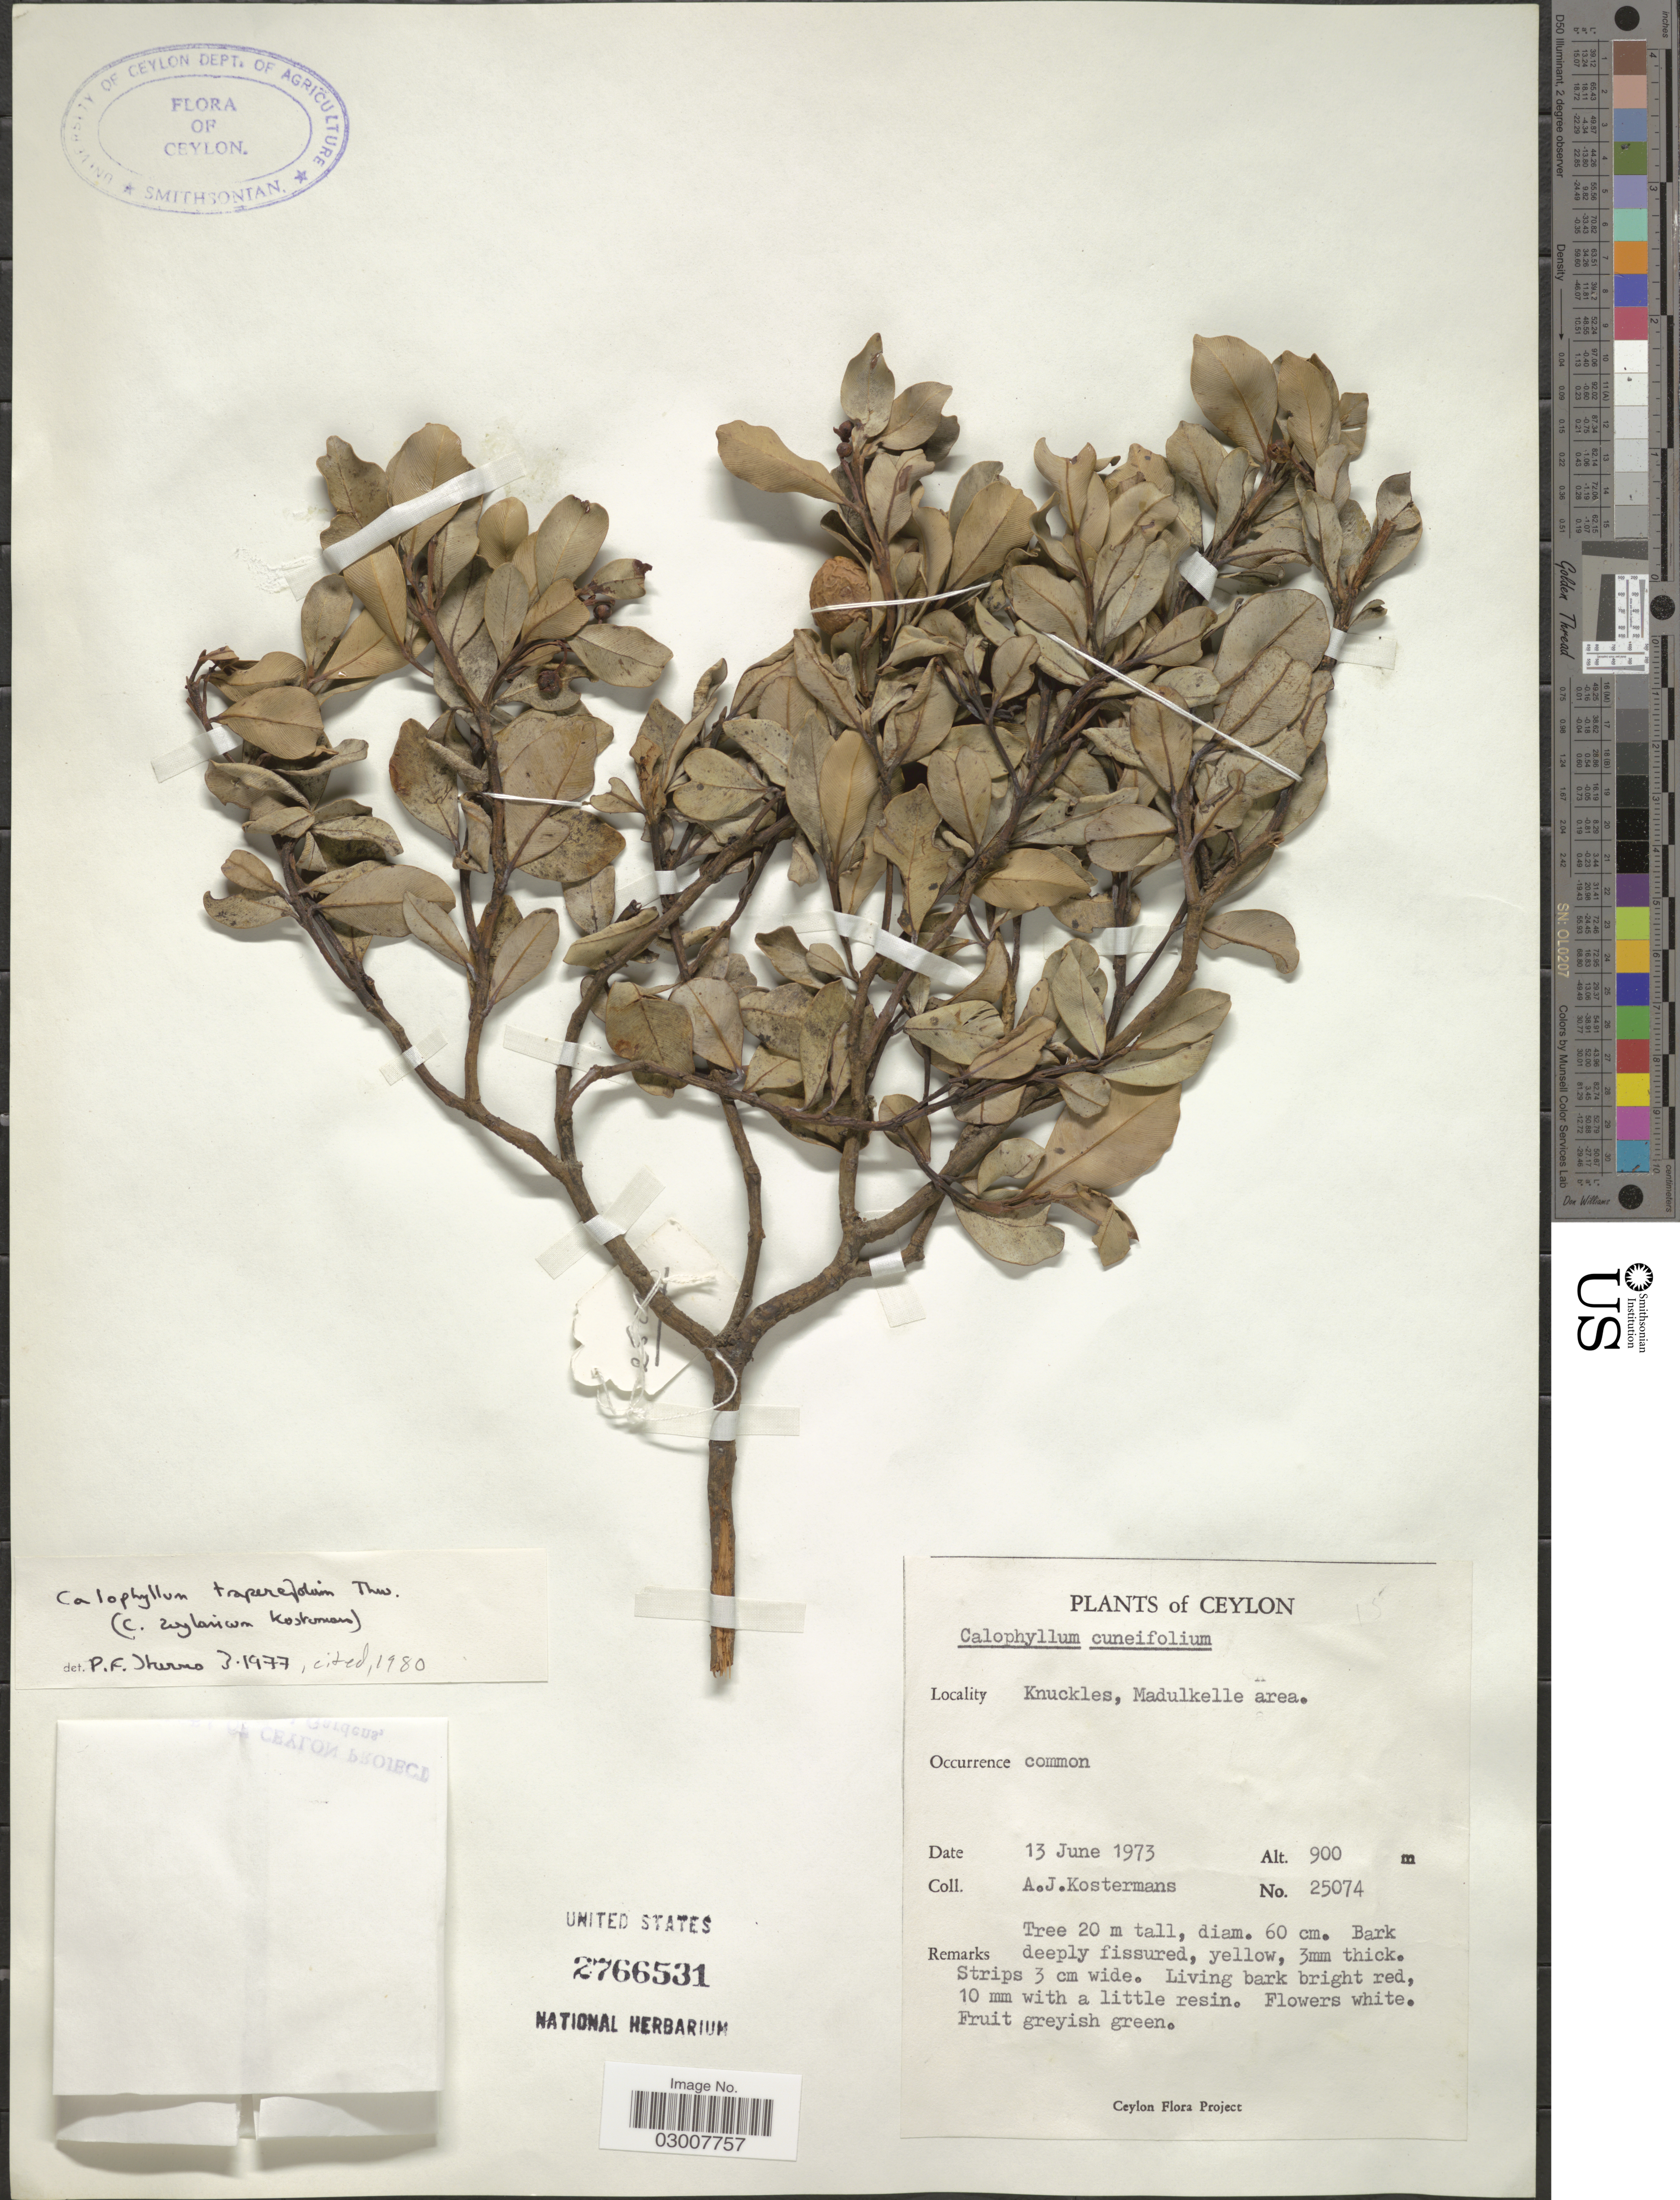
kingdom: Plantae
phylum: Tracheophyta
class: Magnoliopsida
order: Malpighiales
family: Calophyllaceae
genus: Calophyllum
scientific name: Calophyllum trapezifolium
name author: Thwaites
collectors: A. J. G. Kostermans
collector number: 25074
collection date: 1973-06-13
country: Sri Lanka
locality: Ceylon. Knuckles, Madulkelle area.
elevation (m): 900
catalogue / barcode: US 2766531